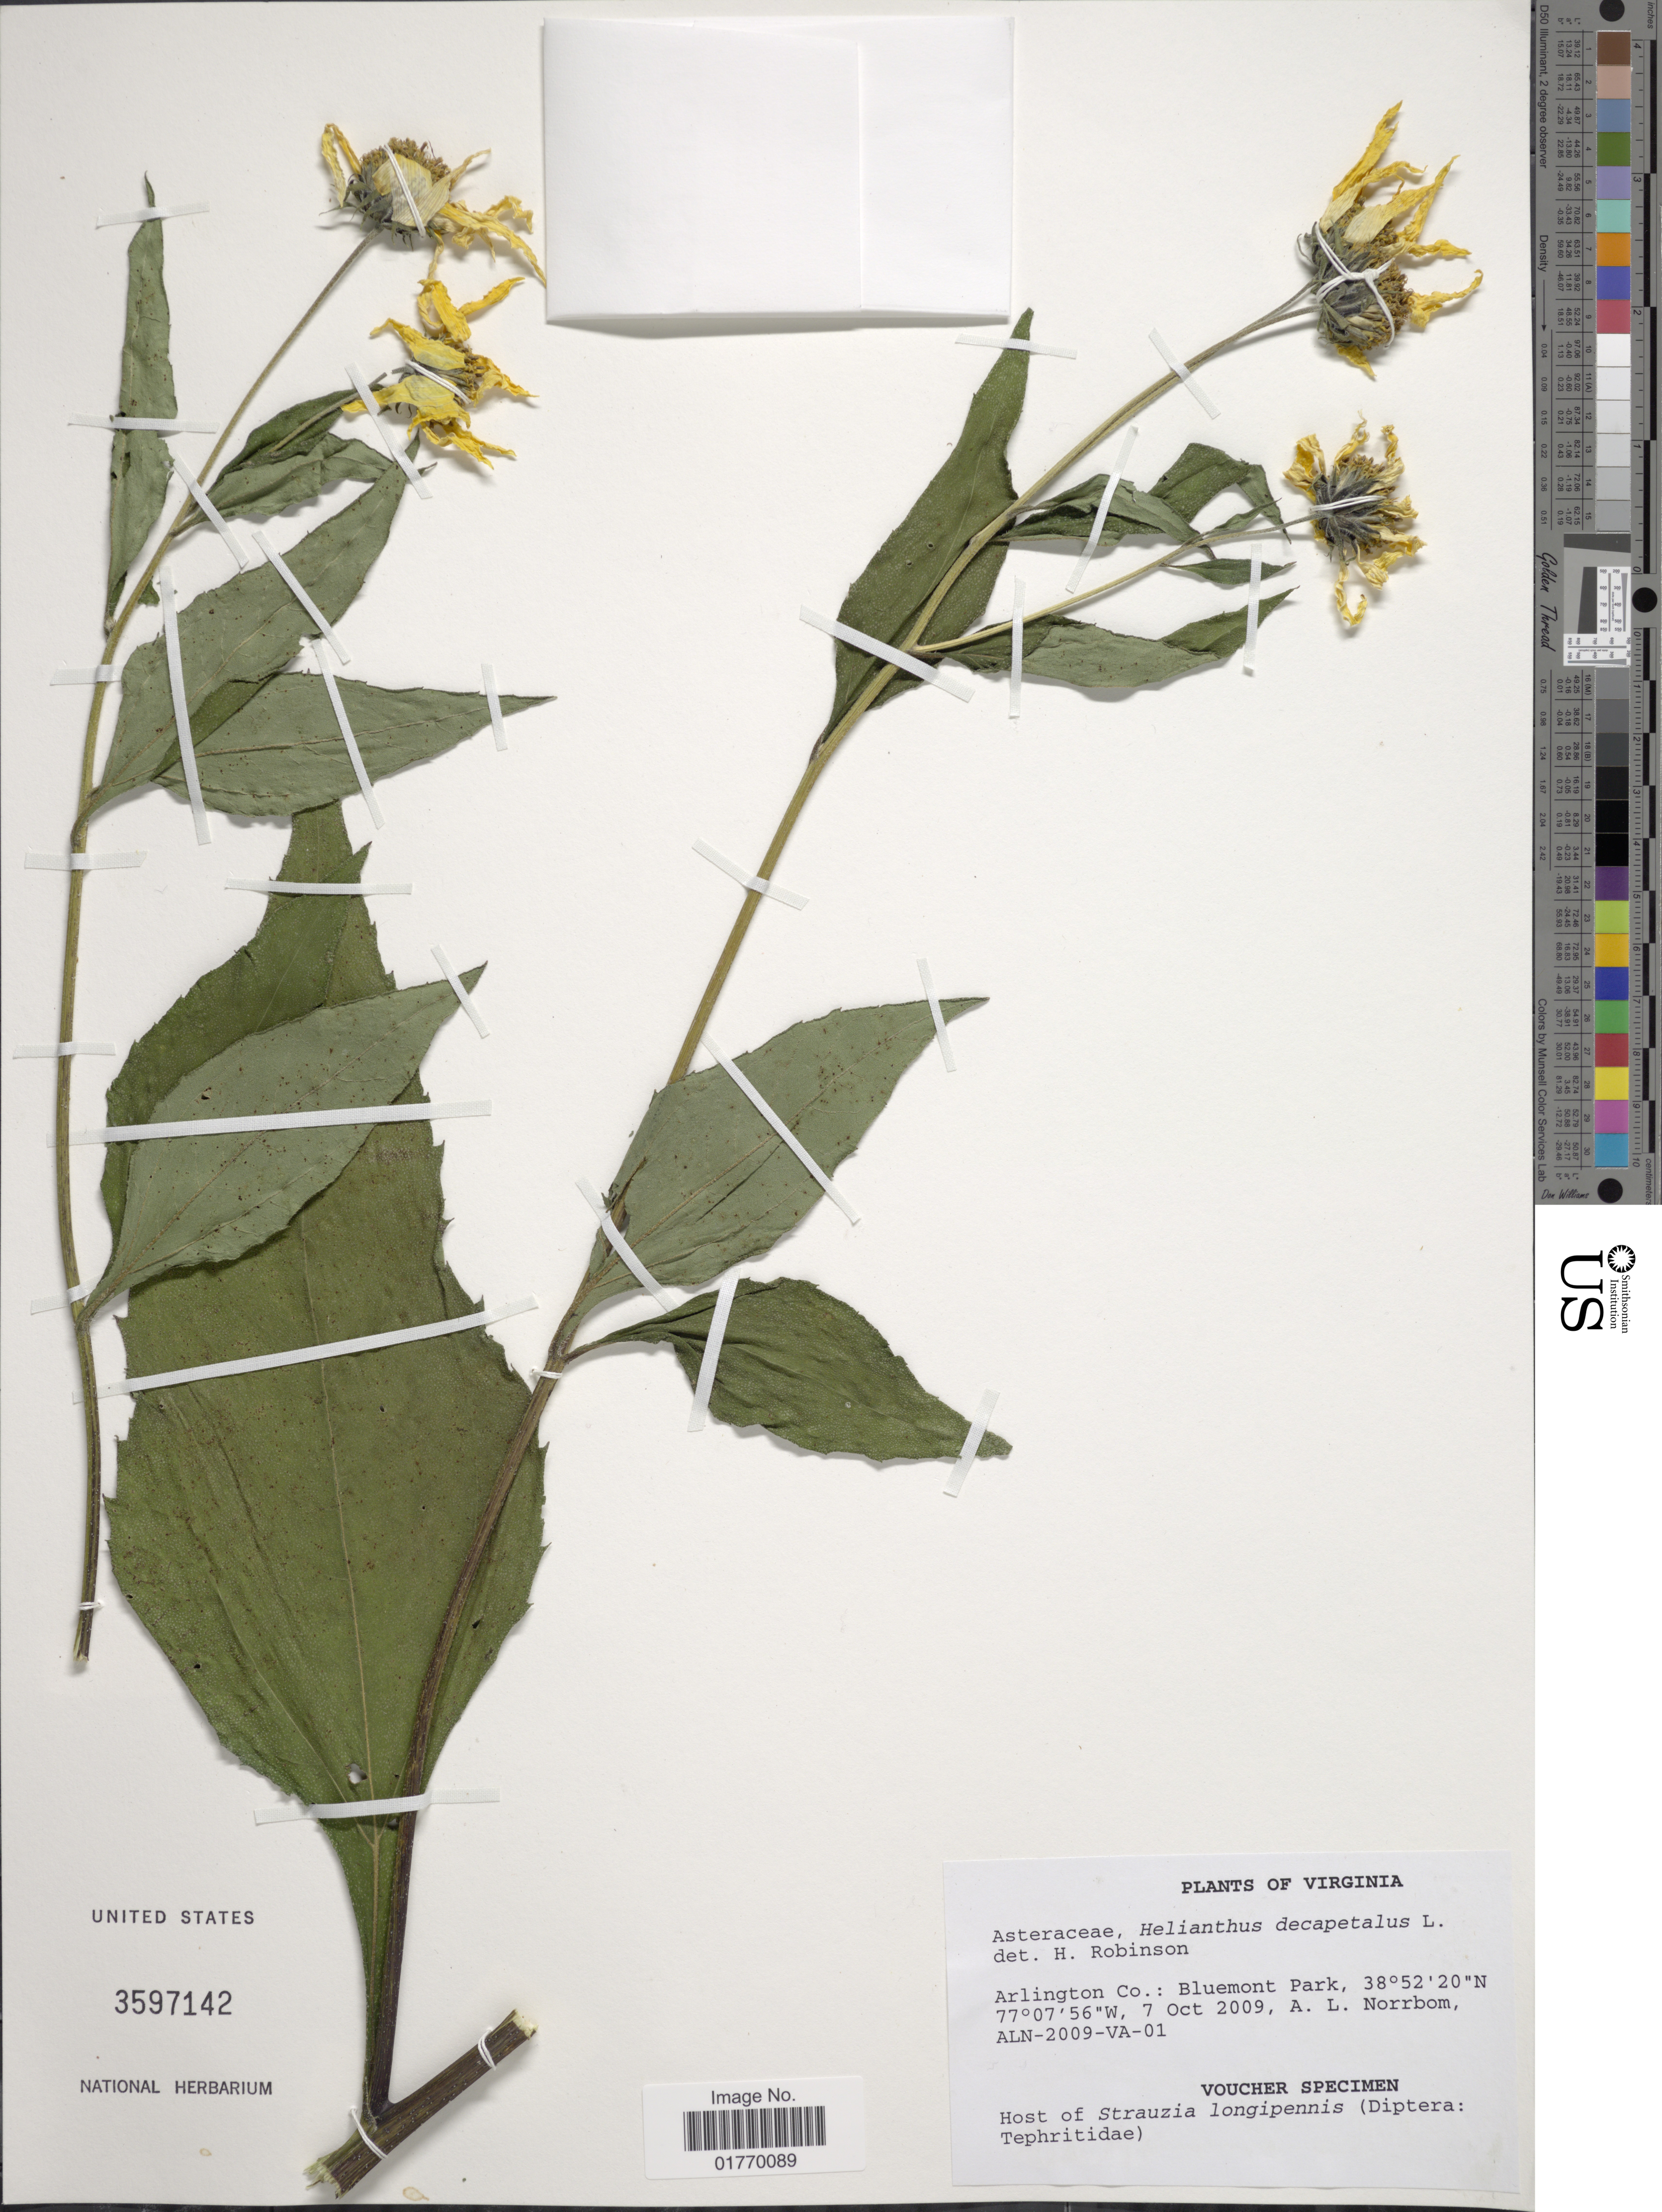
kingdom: Plantae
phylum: Tracheophyta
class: Magnoliopsida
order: Asterales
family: Asteraceae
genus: Helianthus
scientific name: Helianthus decapetalus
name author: L.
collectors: A. L. Norrbom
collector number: ALN-2009-VA-01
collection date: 2009-10-07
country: United States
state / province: Virginia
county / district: Arlington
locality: Arlington Co.: Bluemont Park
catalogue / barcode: US 3597142